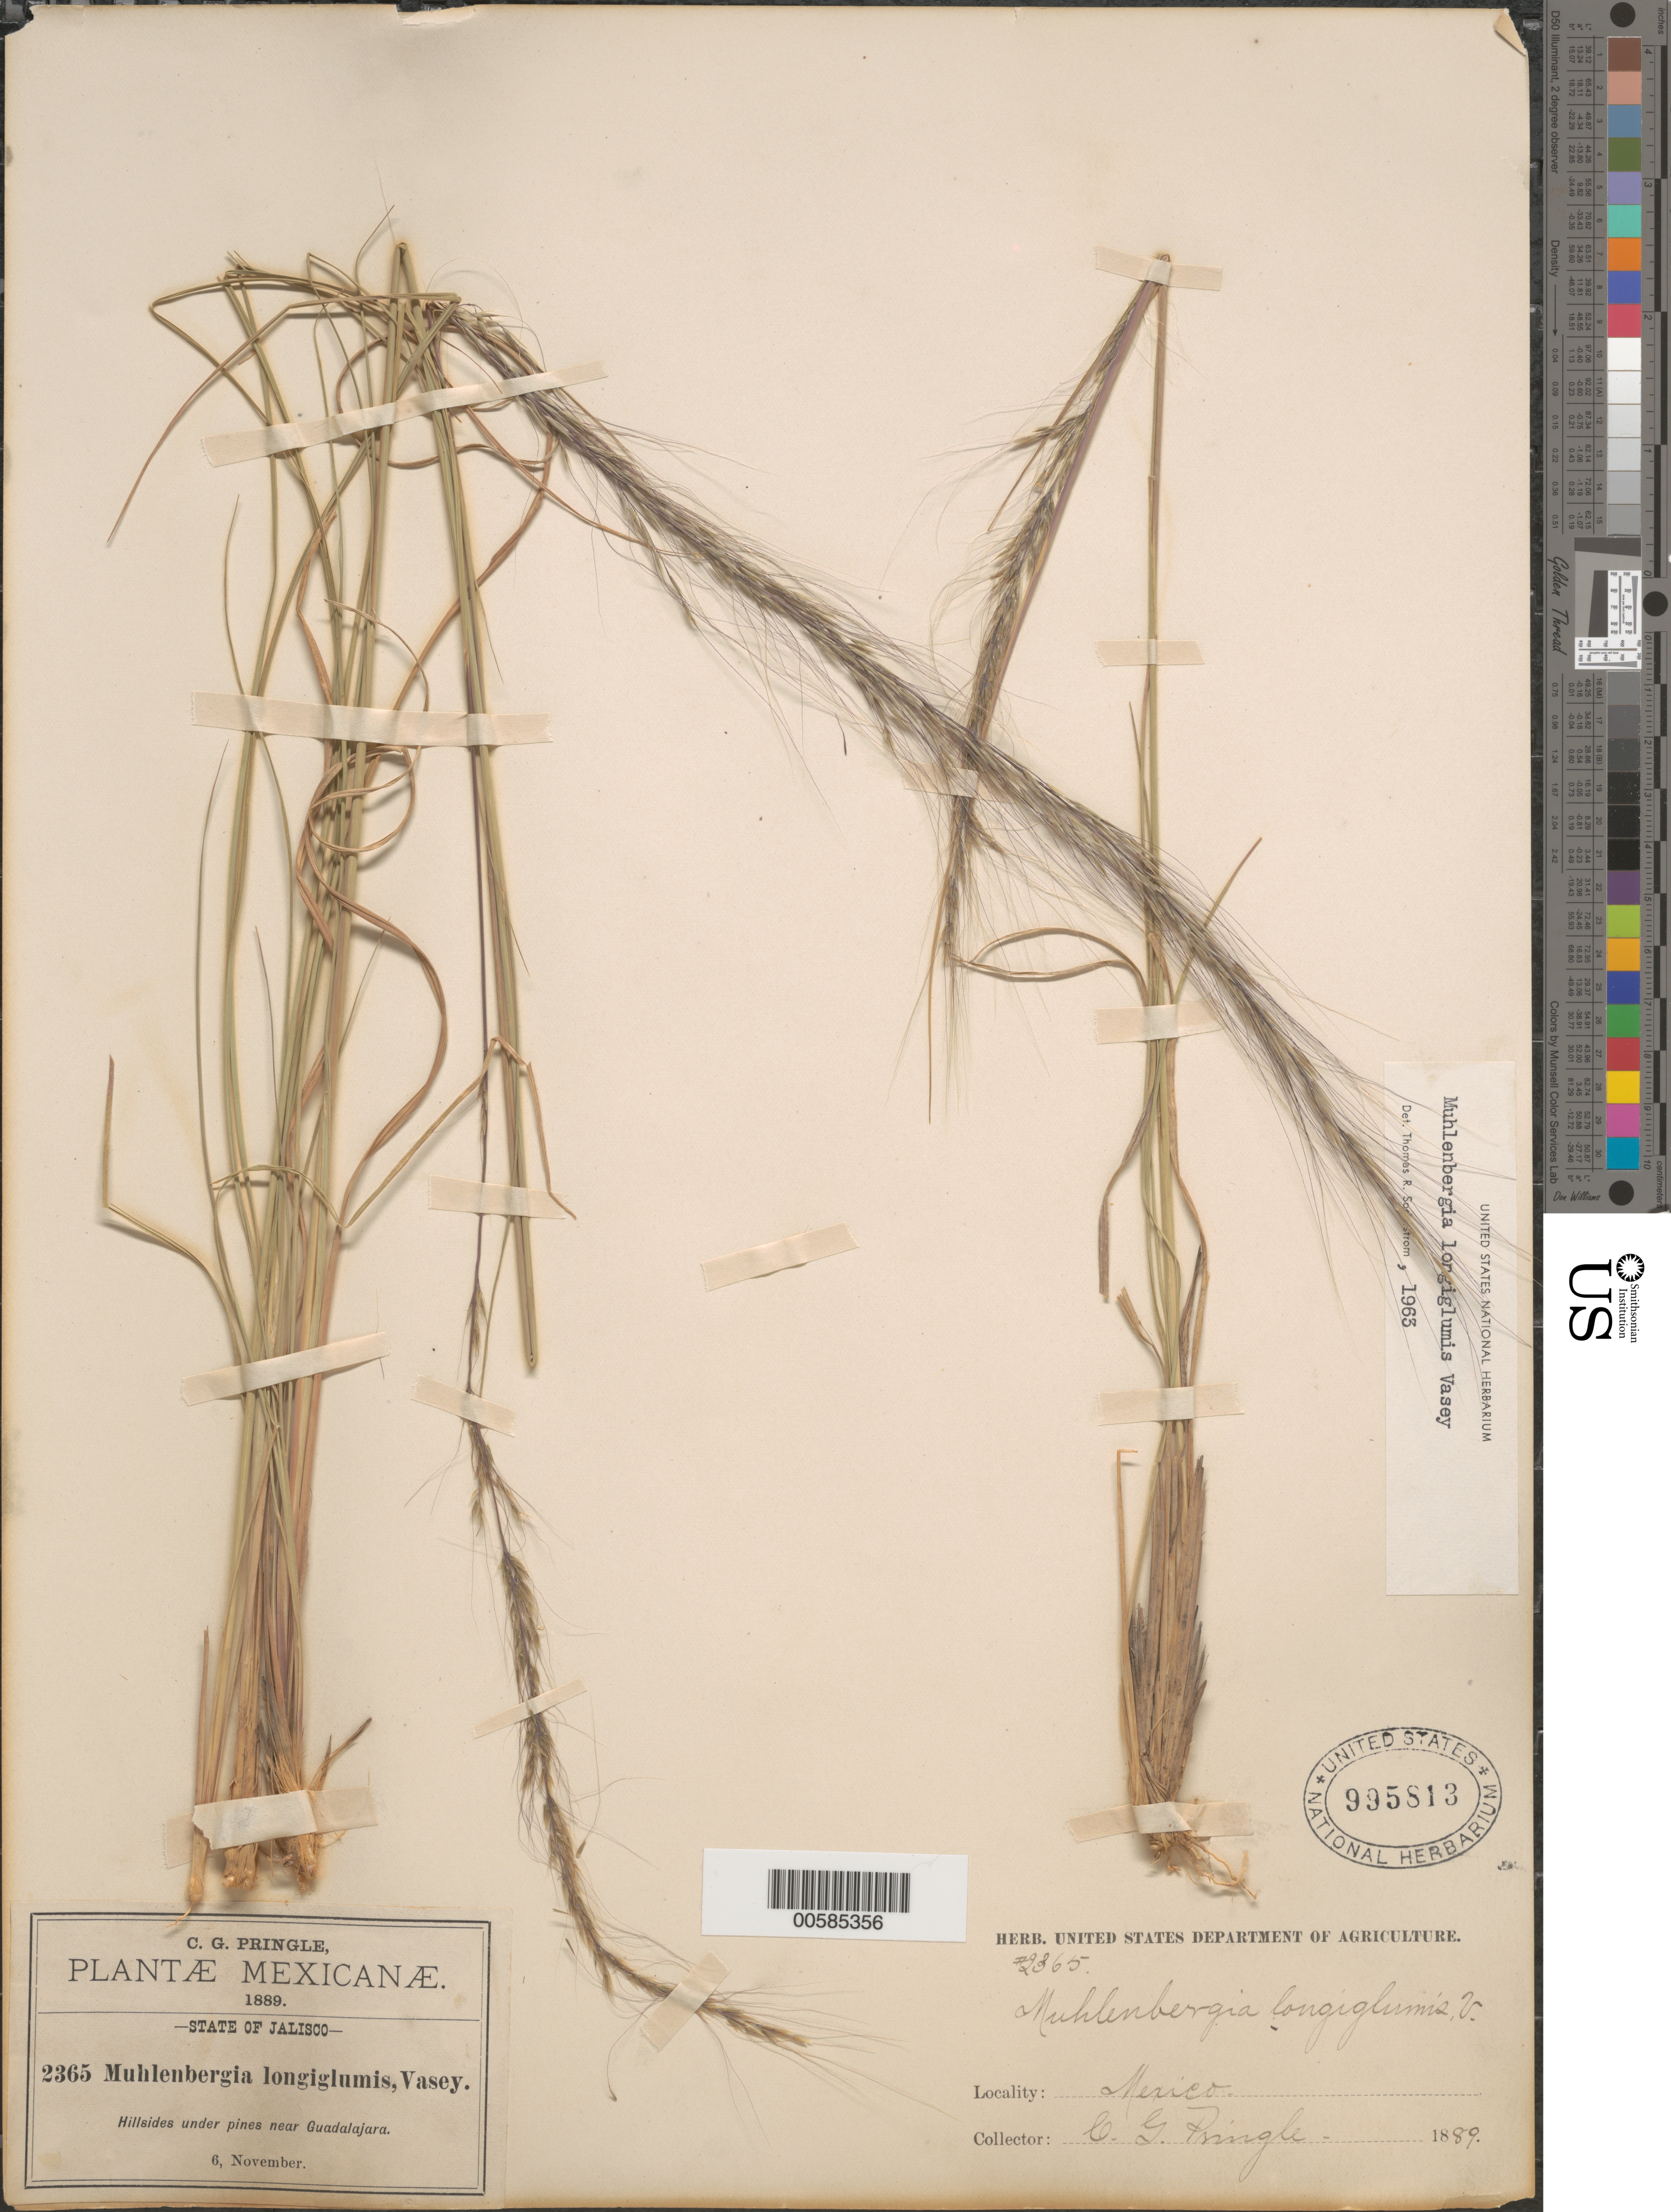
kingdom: Plantae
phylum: Tracheophyta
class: Liliopsida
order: Poales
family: Poaceae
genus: Muhlenbergia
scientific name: Muhlenbergia longiglumis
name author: Vasey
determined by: Soderstrom, T. R.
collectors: C. G. Pringle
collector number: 2365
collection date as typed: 6 Nov 1889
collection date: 1889-11-06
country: Mexico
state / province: Jalisco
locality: Near Guadalajara.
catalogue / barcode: US 995813